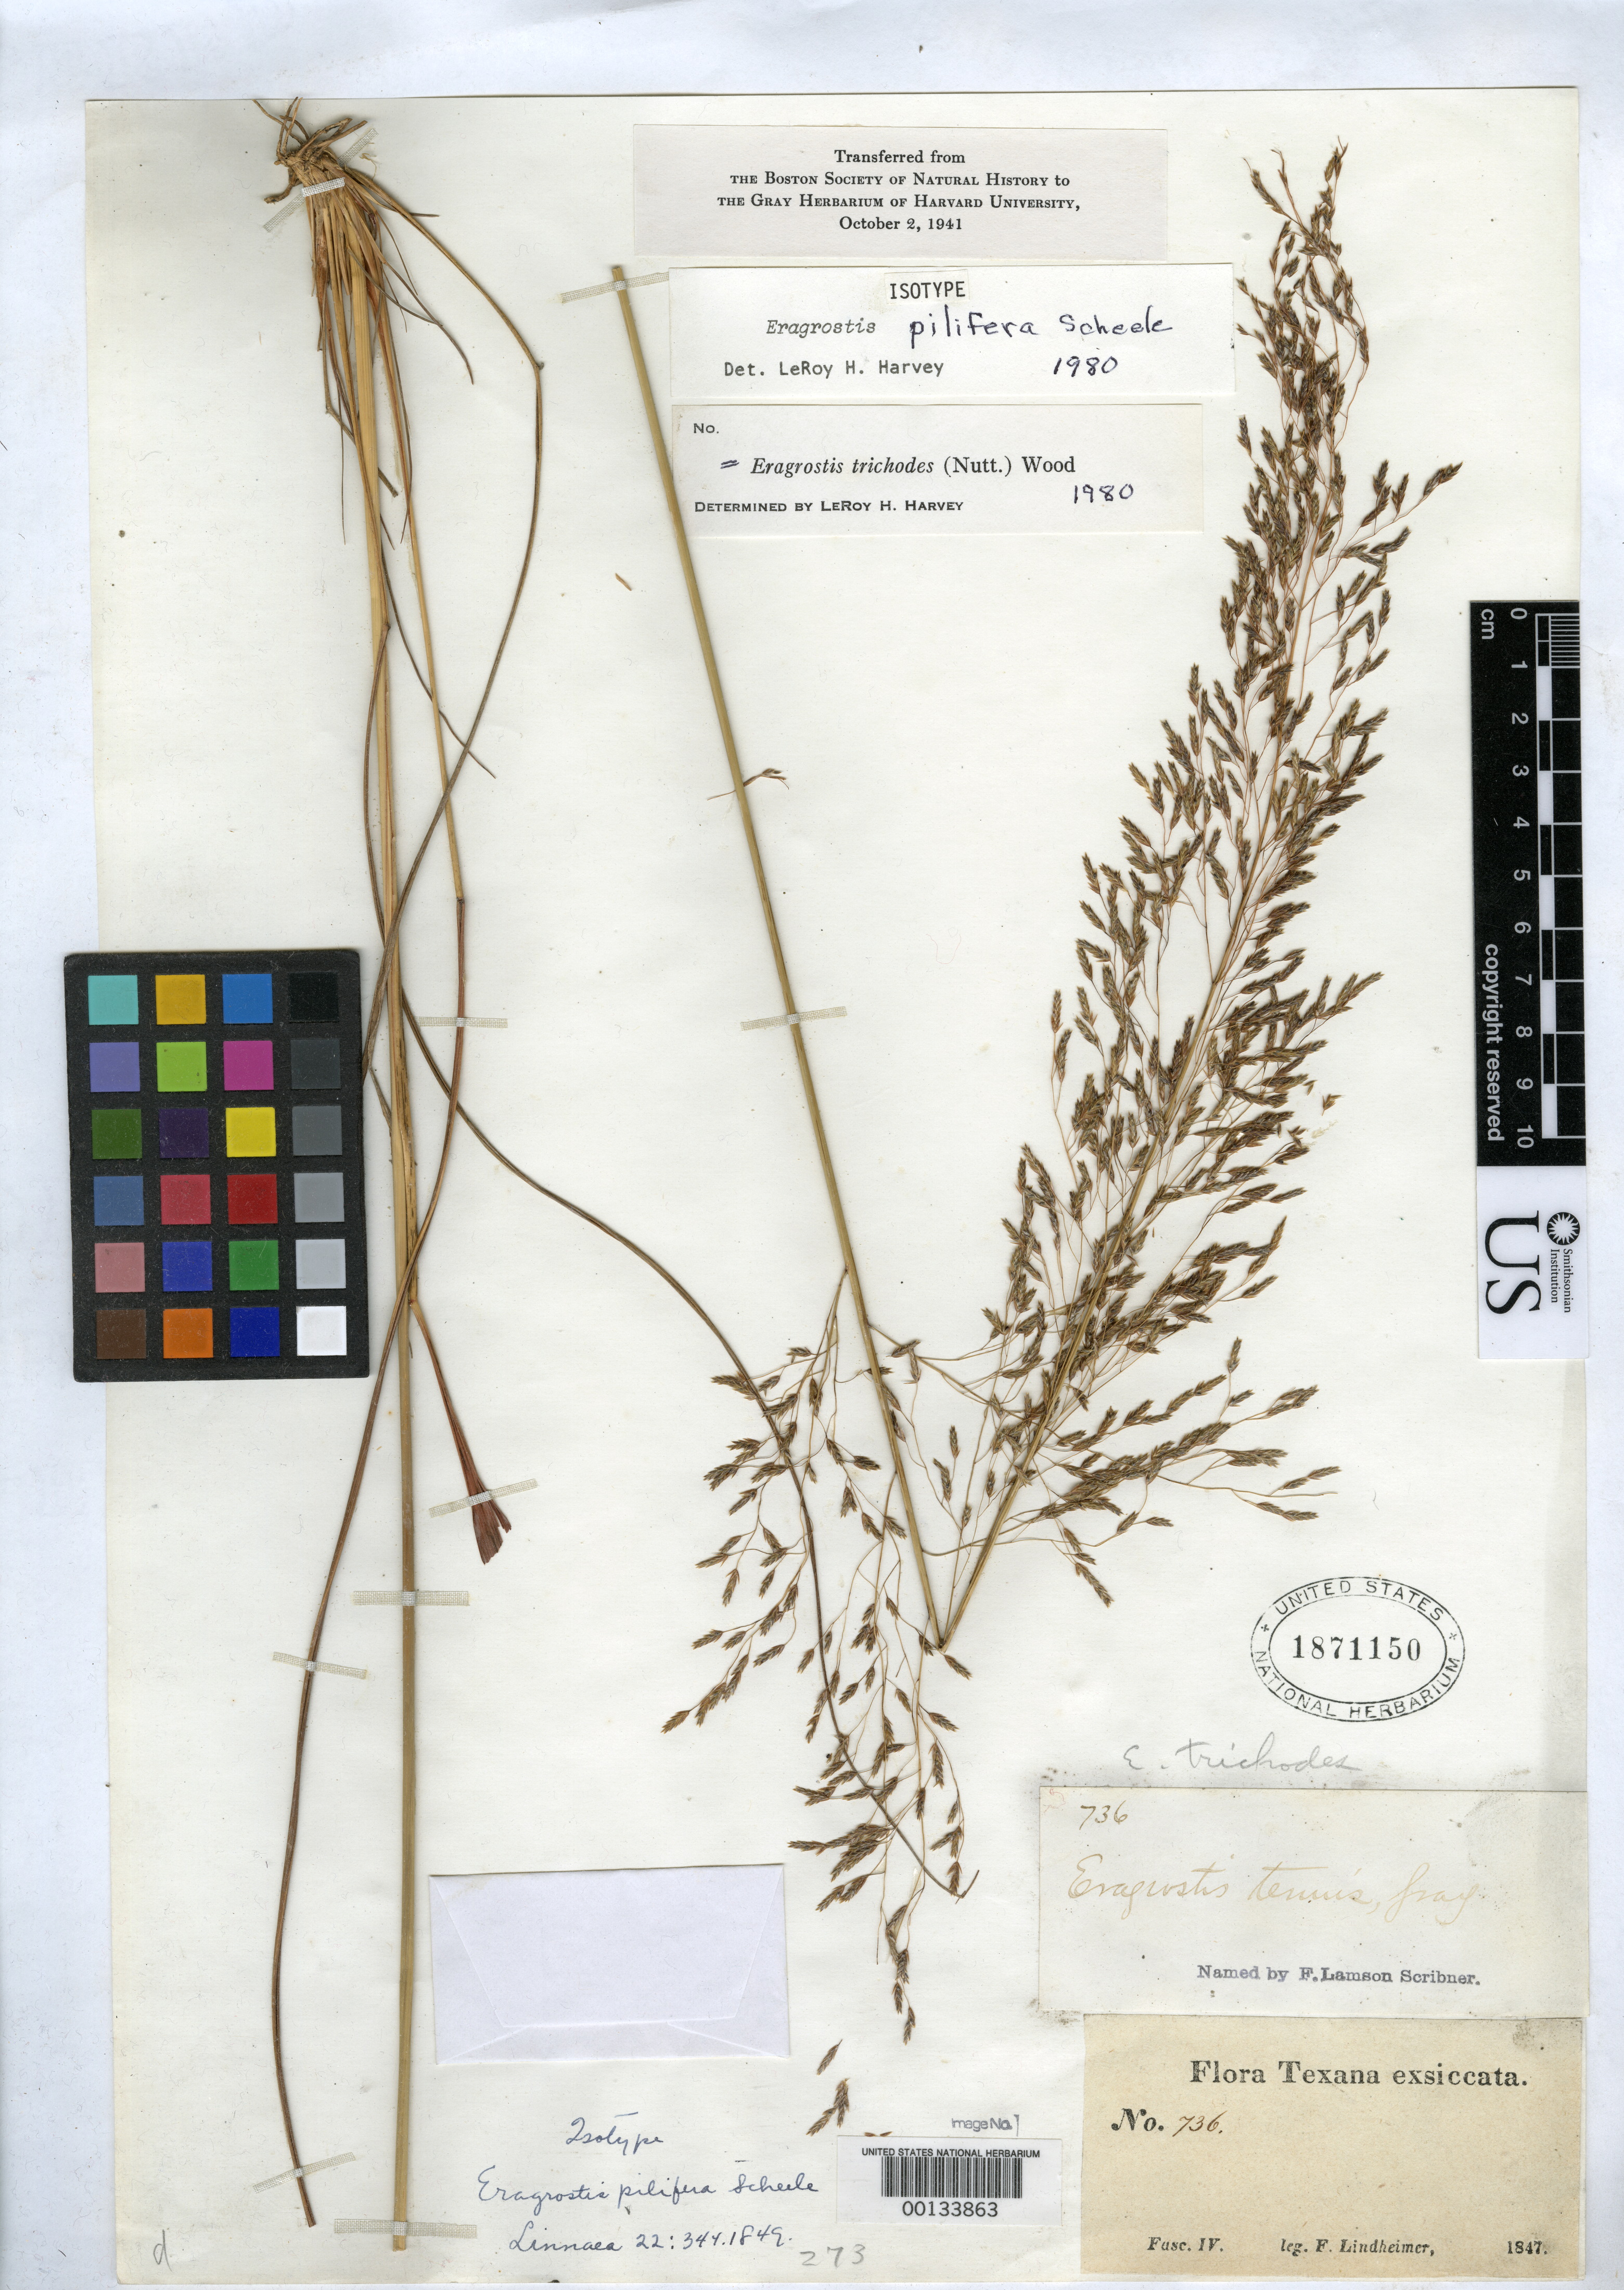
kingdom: Plantae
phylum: Tracheophyta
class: Liliopsida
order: Poales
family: Poaceae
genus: Eragrostis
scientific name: Eragrostis pilifera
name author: Scheele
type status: Isolectotype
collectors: F. J. Lindheimer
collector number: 736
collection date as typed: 1847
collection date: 1847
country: United States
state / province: Texas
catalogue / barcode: US 1871150